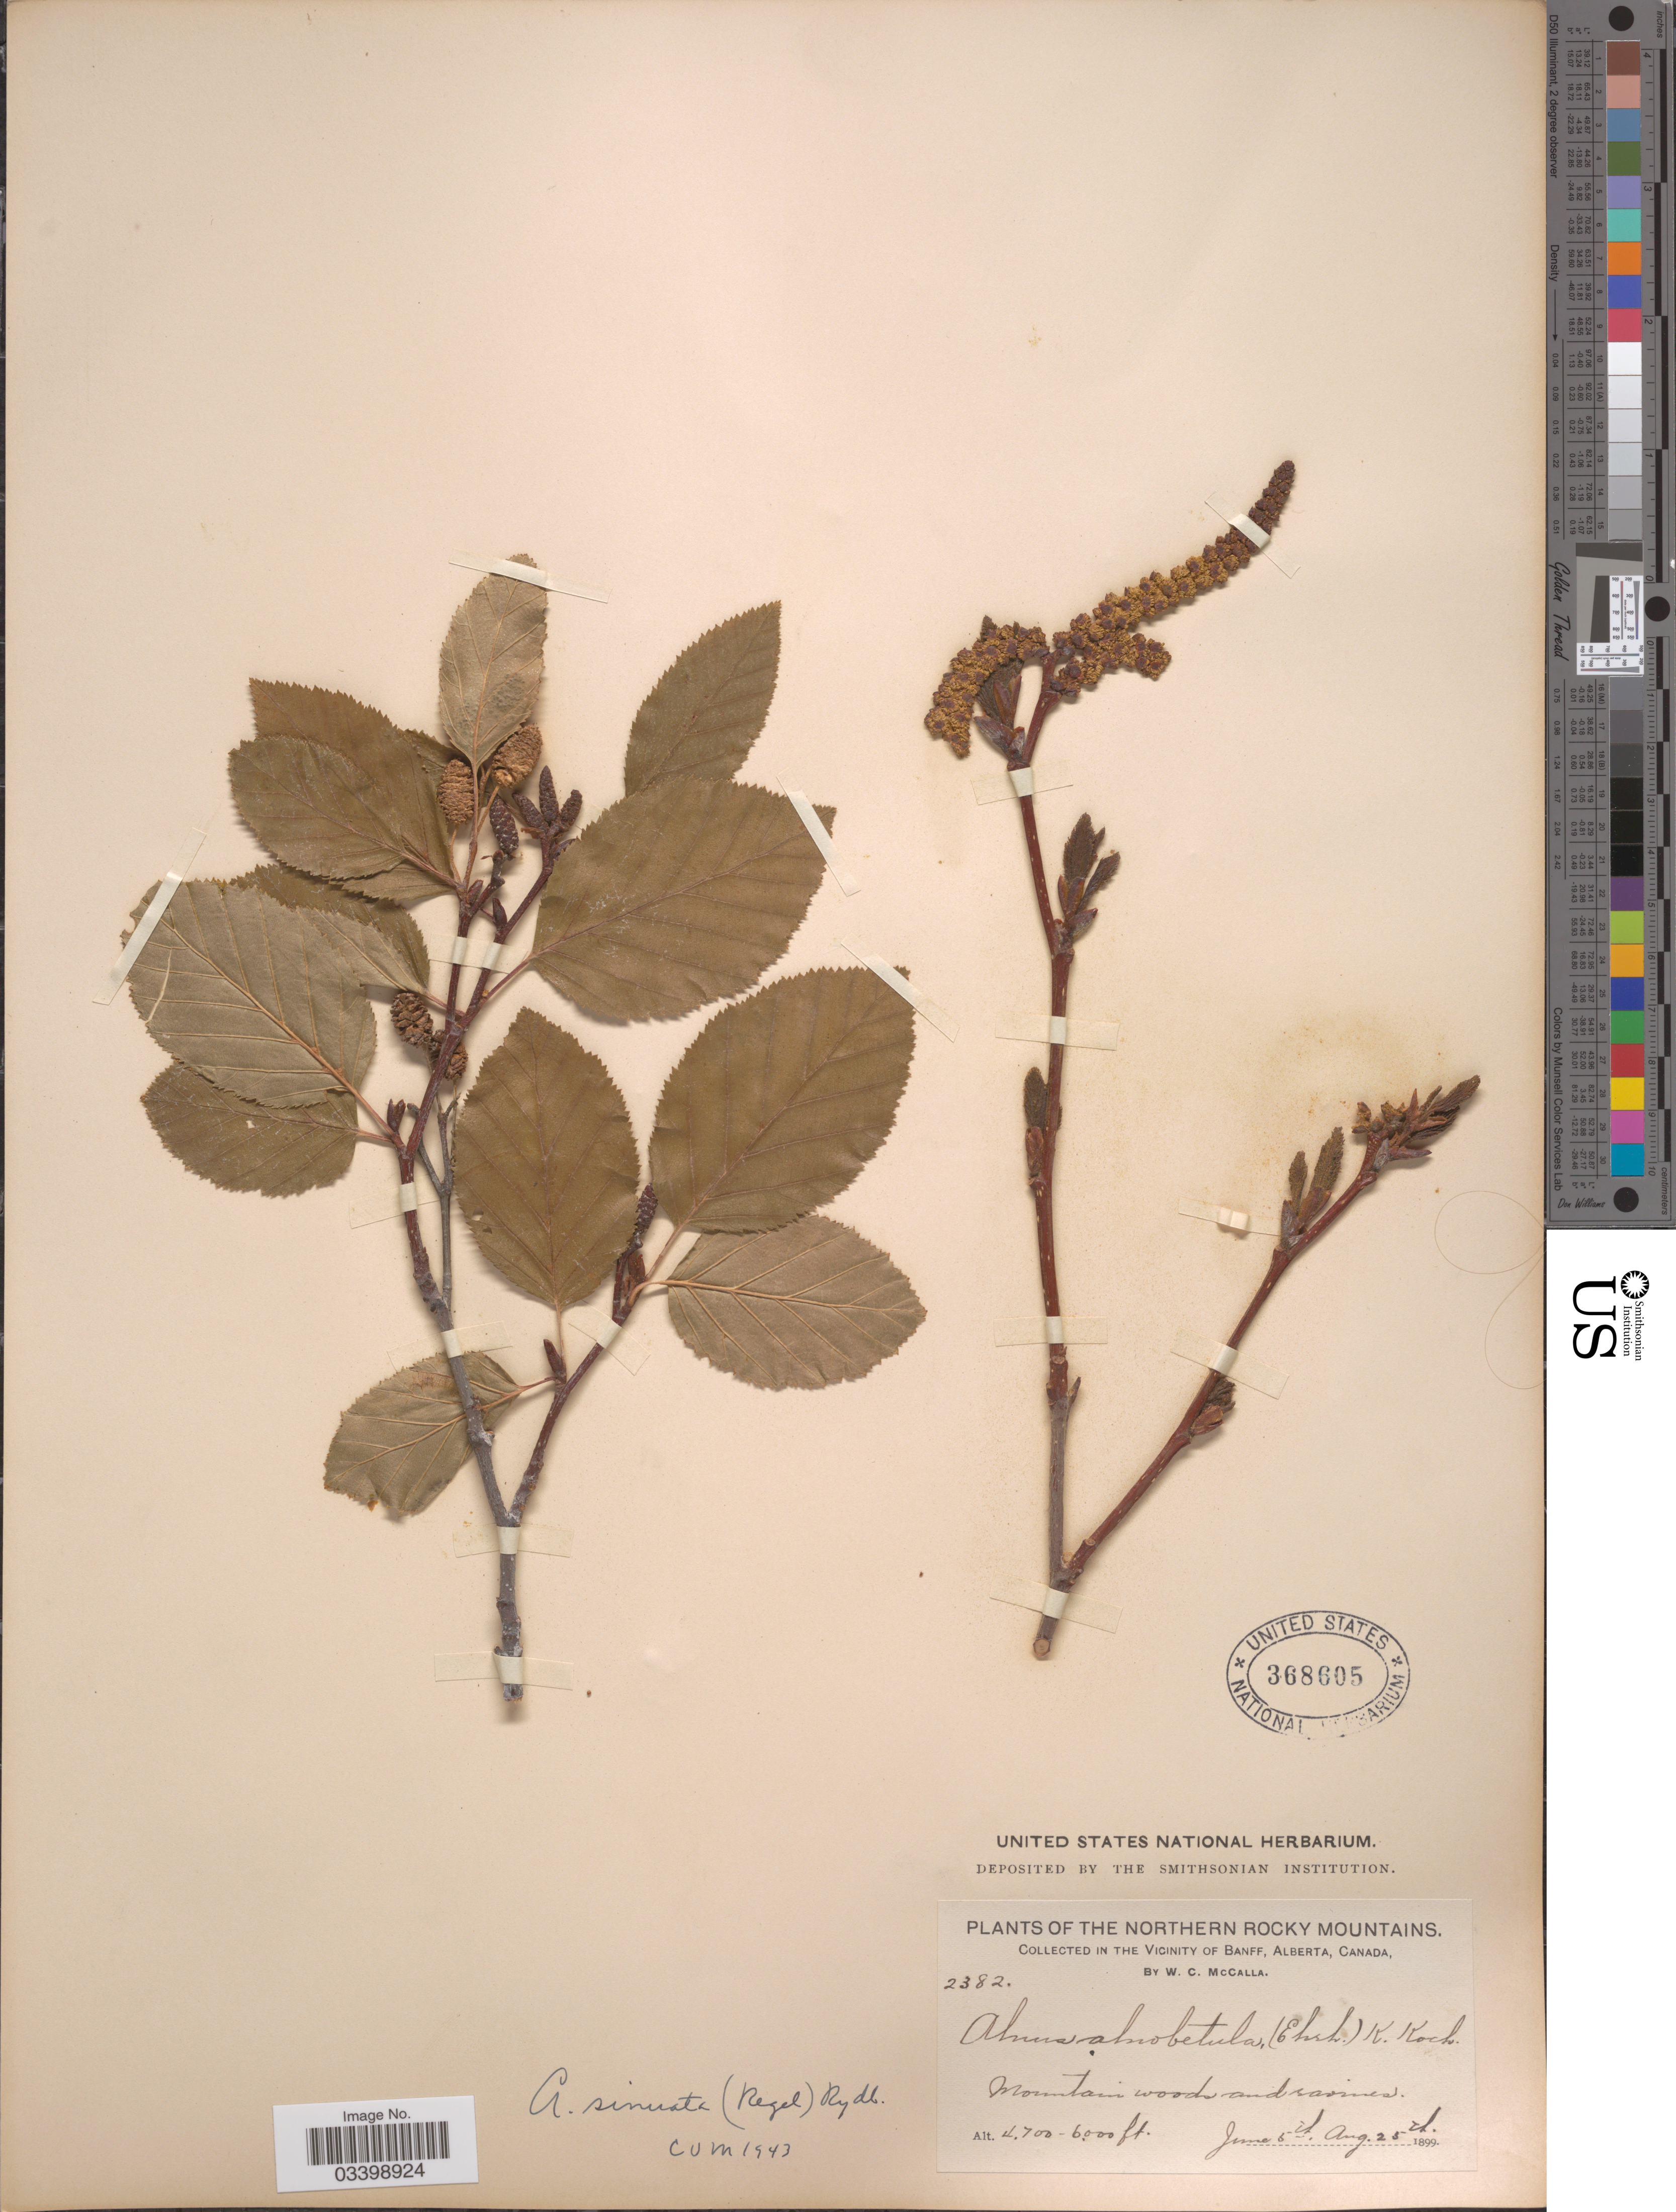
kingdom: Plantae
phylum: Tracheophyta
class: Magnoliopsida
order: Fagales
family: Betulaceae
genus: Alnus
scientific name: Alnus viridis subsp. sinuata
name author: Regel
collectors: W. McCalla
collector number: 2382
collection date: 1899-06-05/1899-08-25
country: Canada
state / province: Alberta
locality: Northern Rocky Mountains. Vicinity of Banff. Mountain woods and ravines.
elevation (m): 1433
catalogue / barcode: US 368605